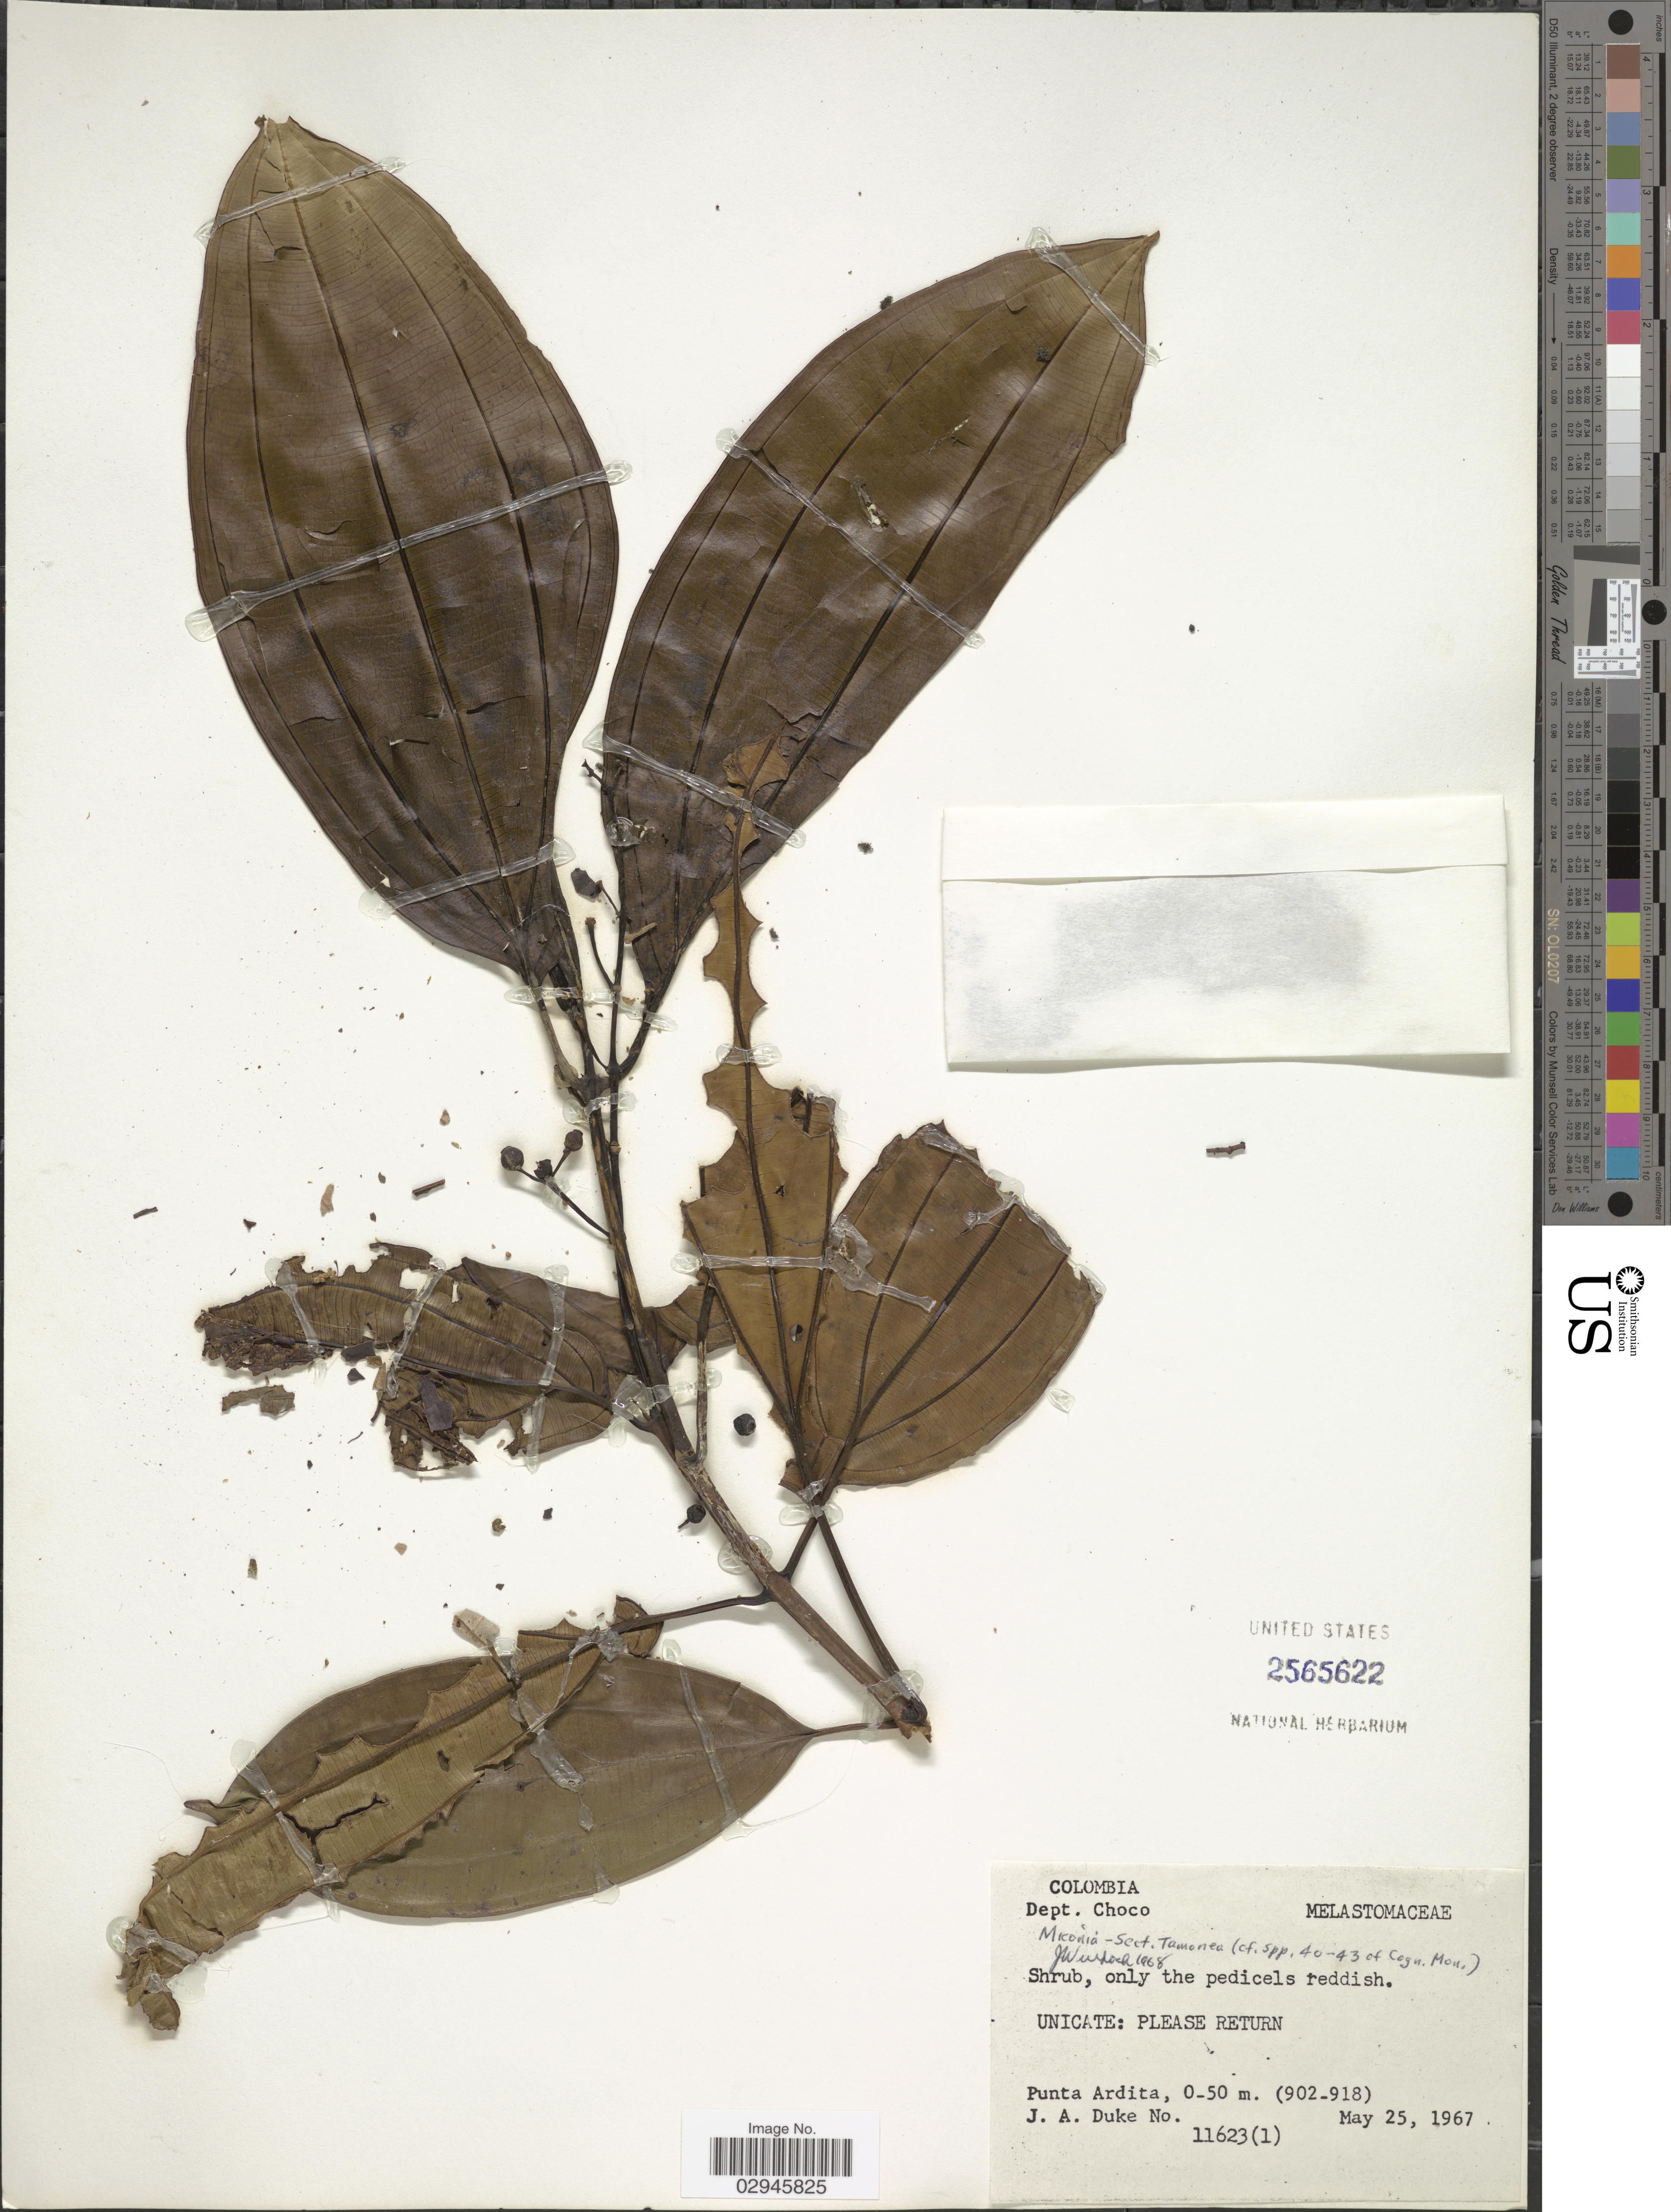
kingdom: Plantae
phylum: Tracheophyta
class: Magnoliopsida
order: Myrtales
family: Melastomataceae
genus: Miconia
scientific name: Miconia sp.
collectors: J. A. Duke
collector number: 11623(1)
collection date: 1967-05-25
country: Colombia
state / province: Chocó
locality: Dept. Chocó. Punta Ardita, (902_918). [unsure placement]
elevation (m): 0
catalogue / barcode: US 2565622